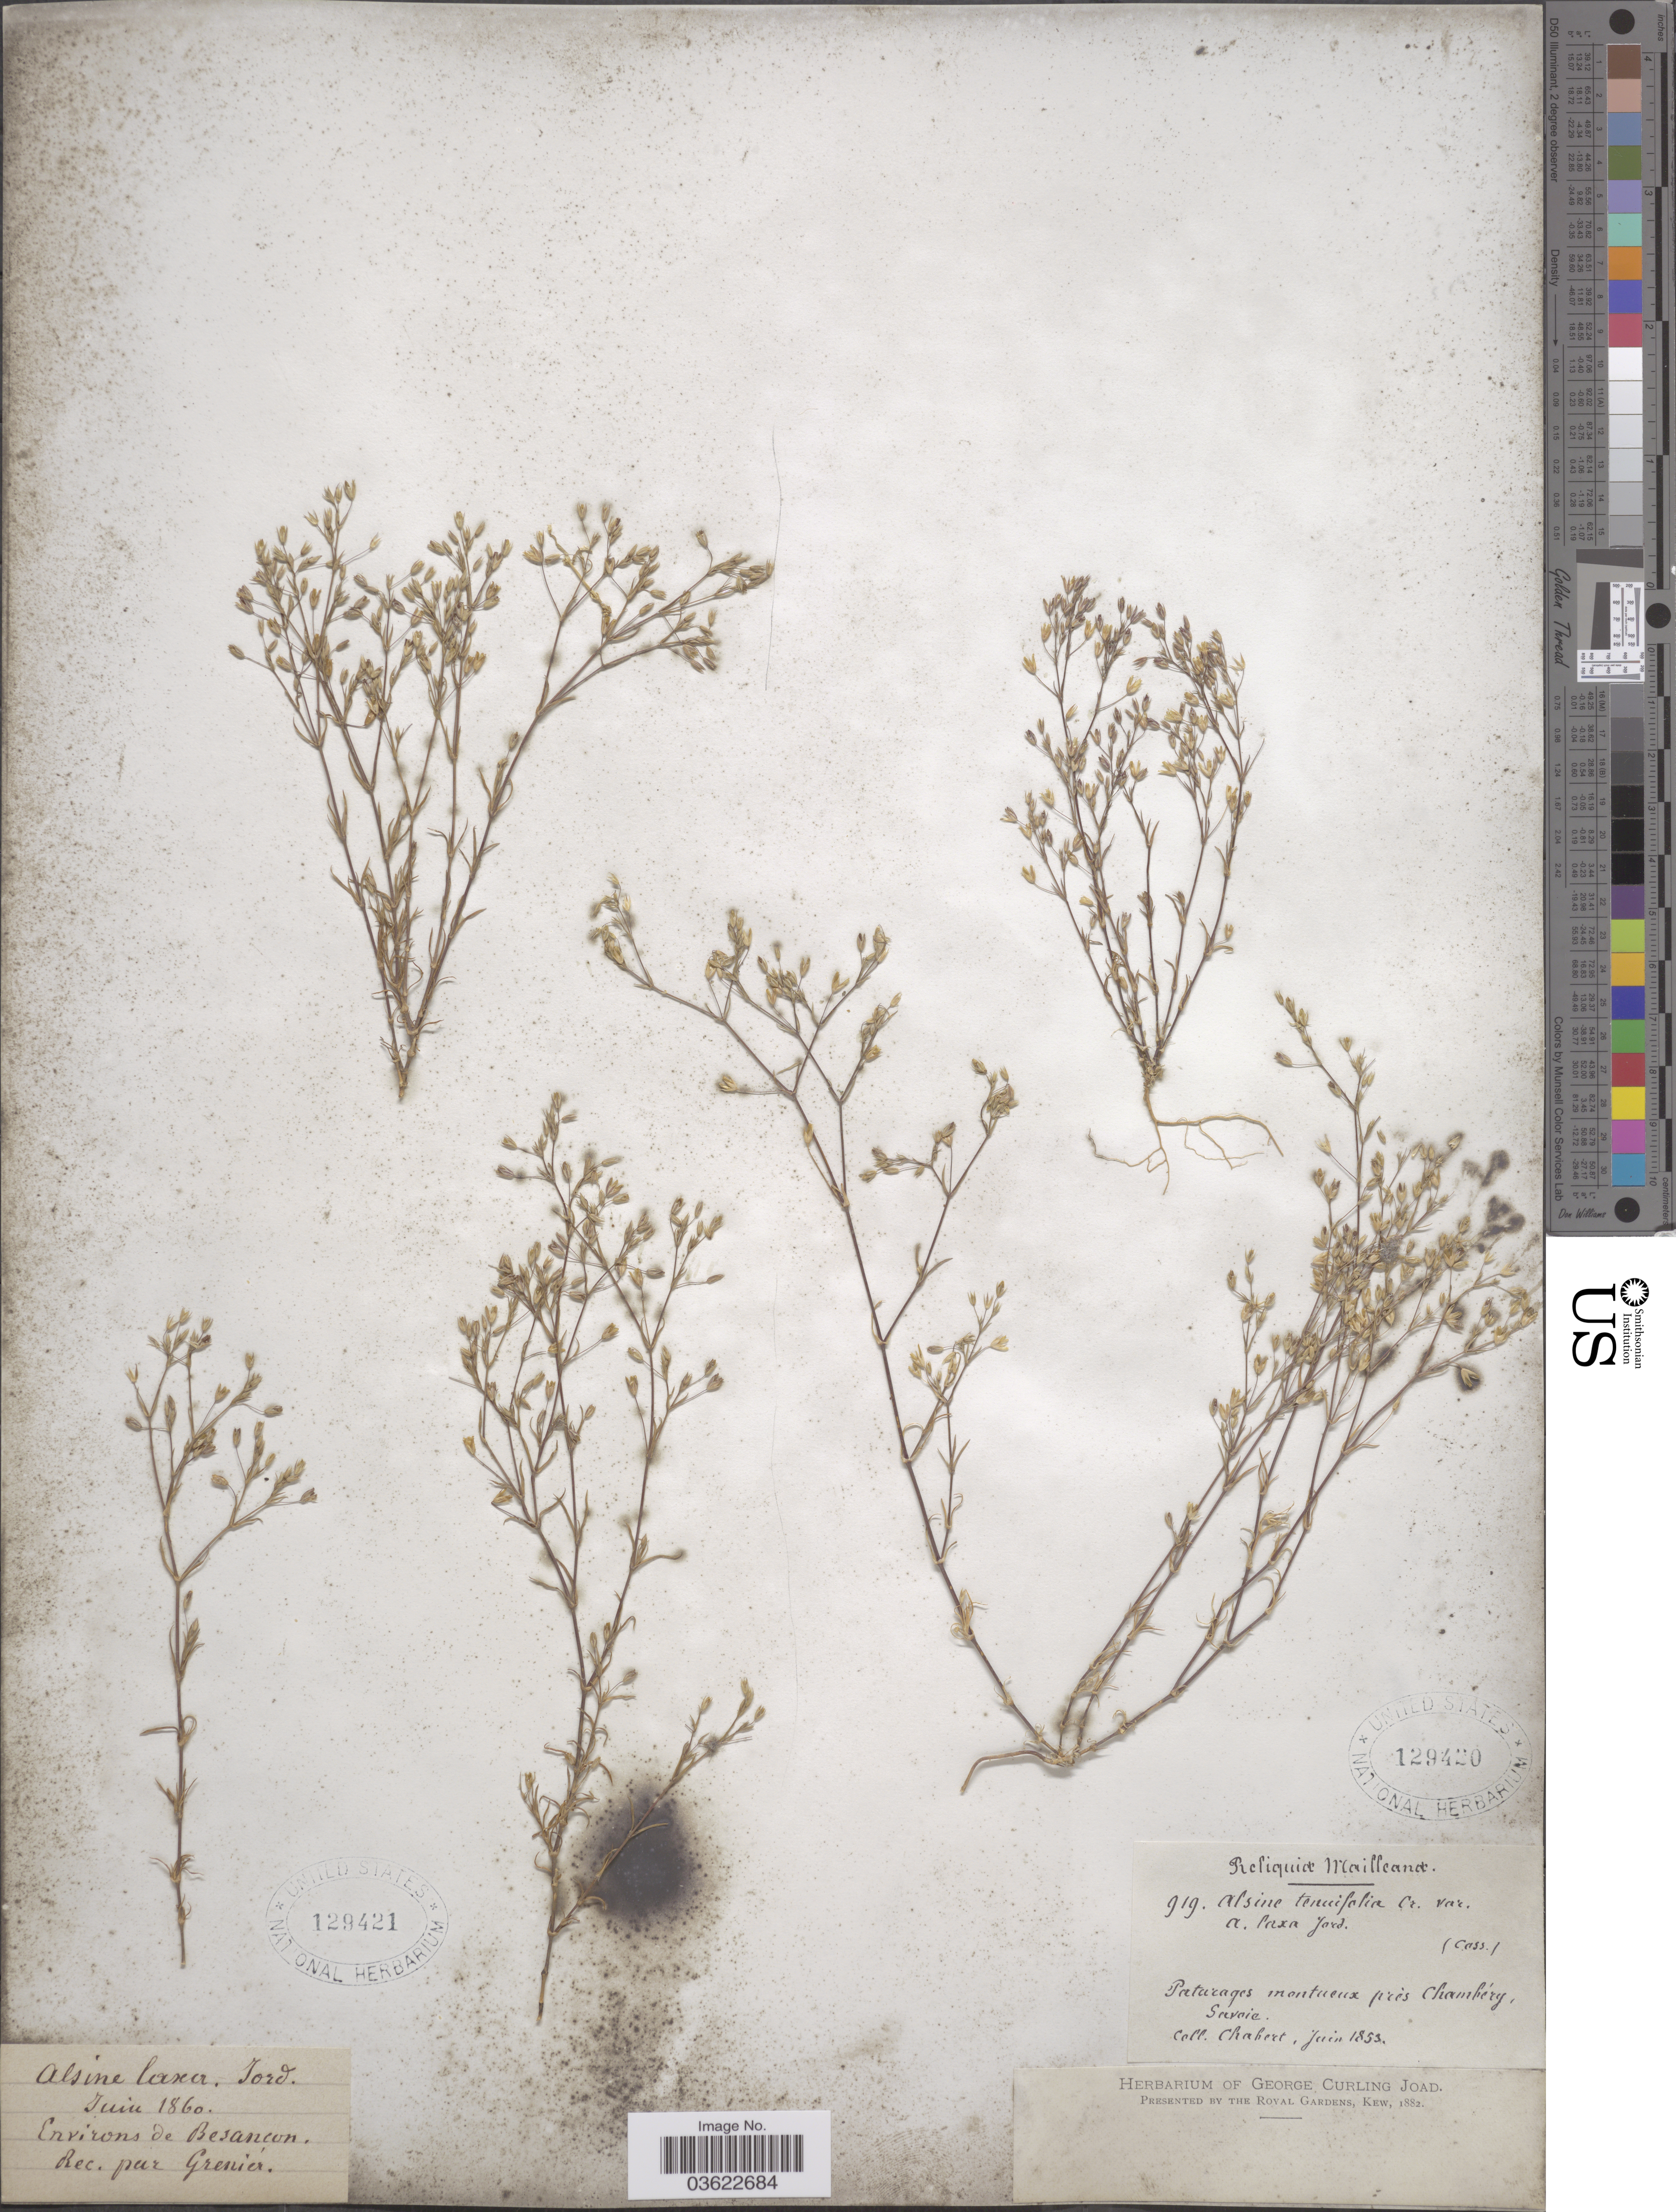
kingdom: Plantae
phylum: Tracheophyta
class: Magnoliopsida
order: Caryophyllales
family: Caryophyllaceae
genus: Arenaria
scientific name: Arenaria tenuifolia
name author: L.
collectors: Chabert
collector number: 919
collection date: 1853-06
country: France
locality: Paturages montueux près Chambéry, Savoie.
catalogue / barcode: US 129420-2